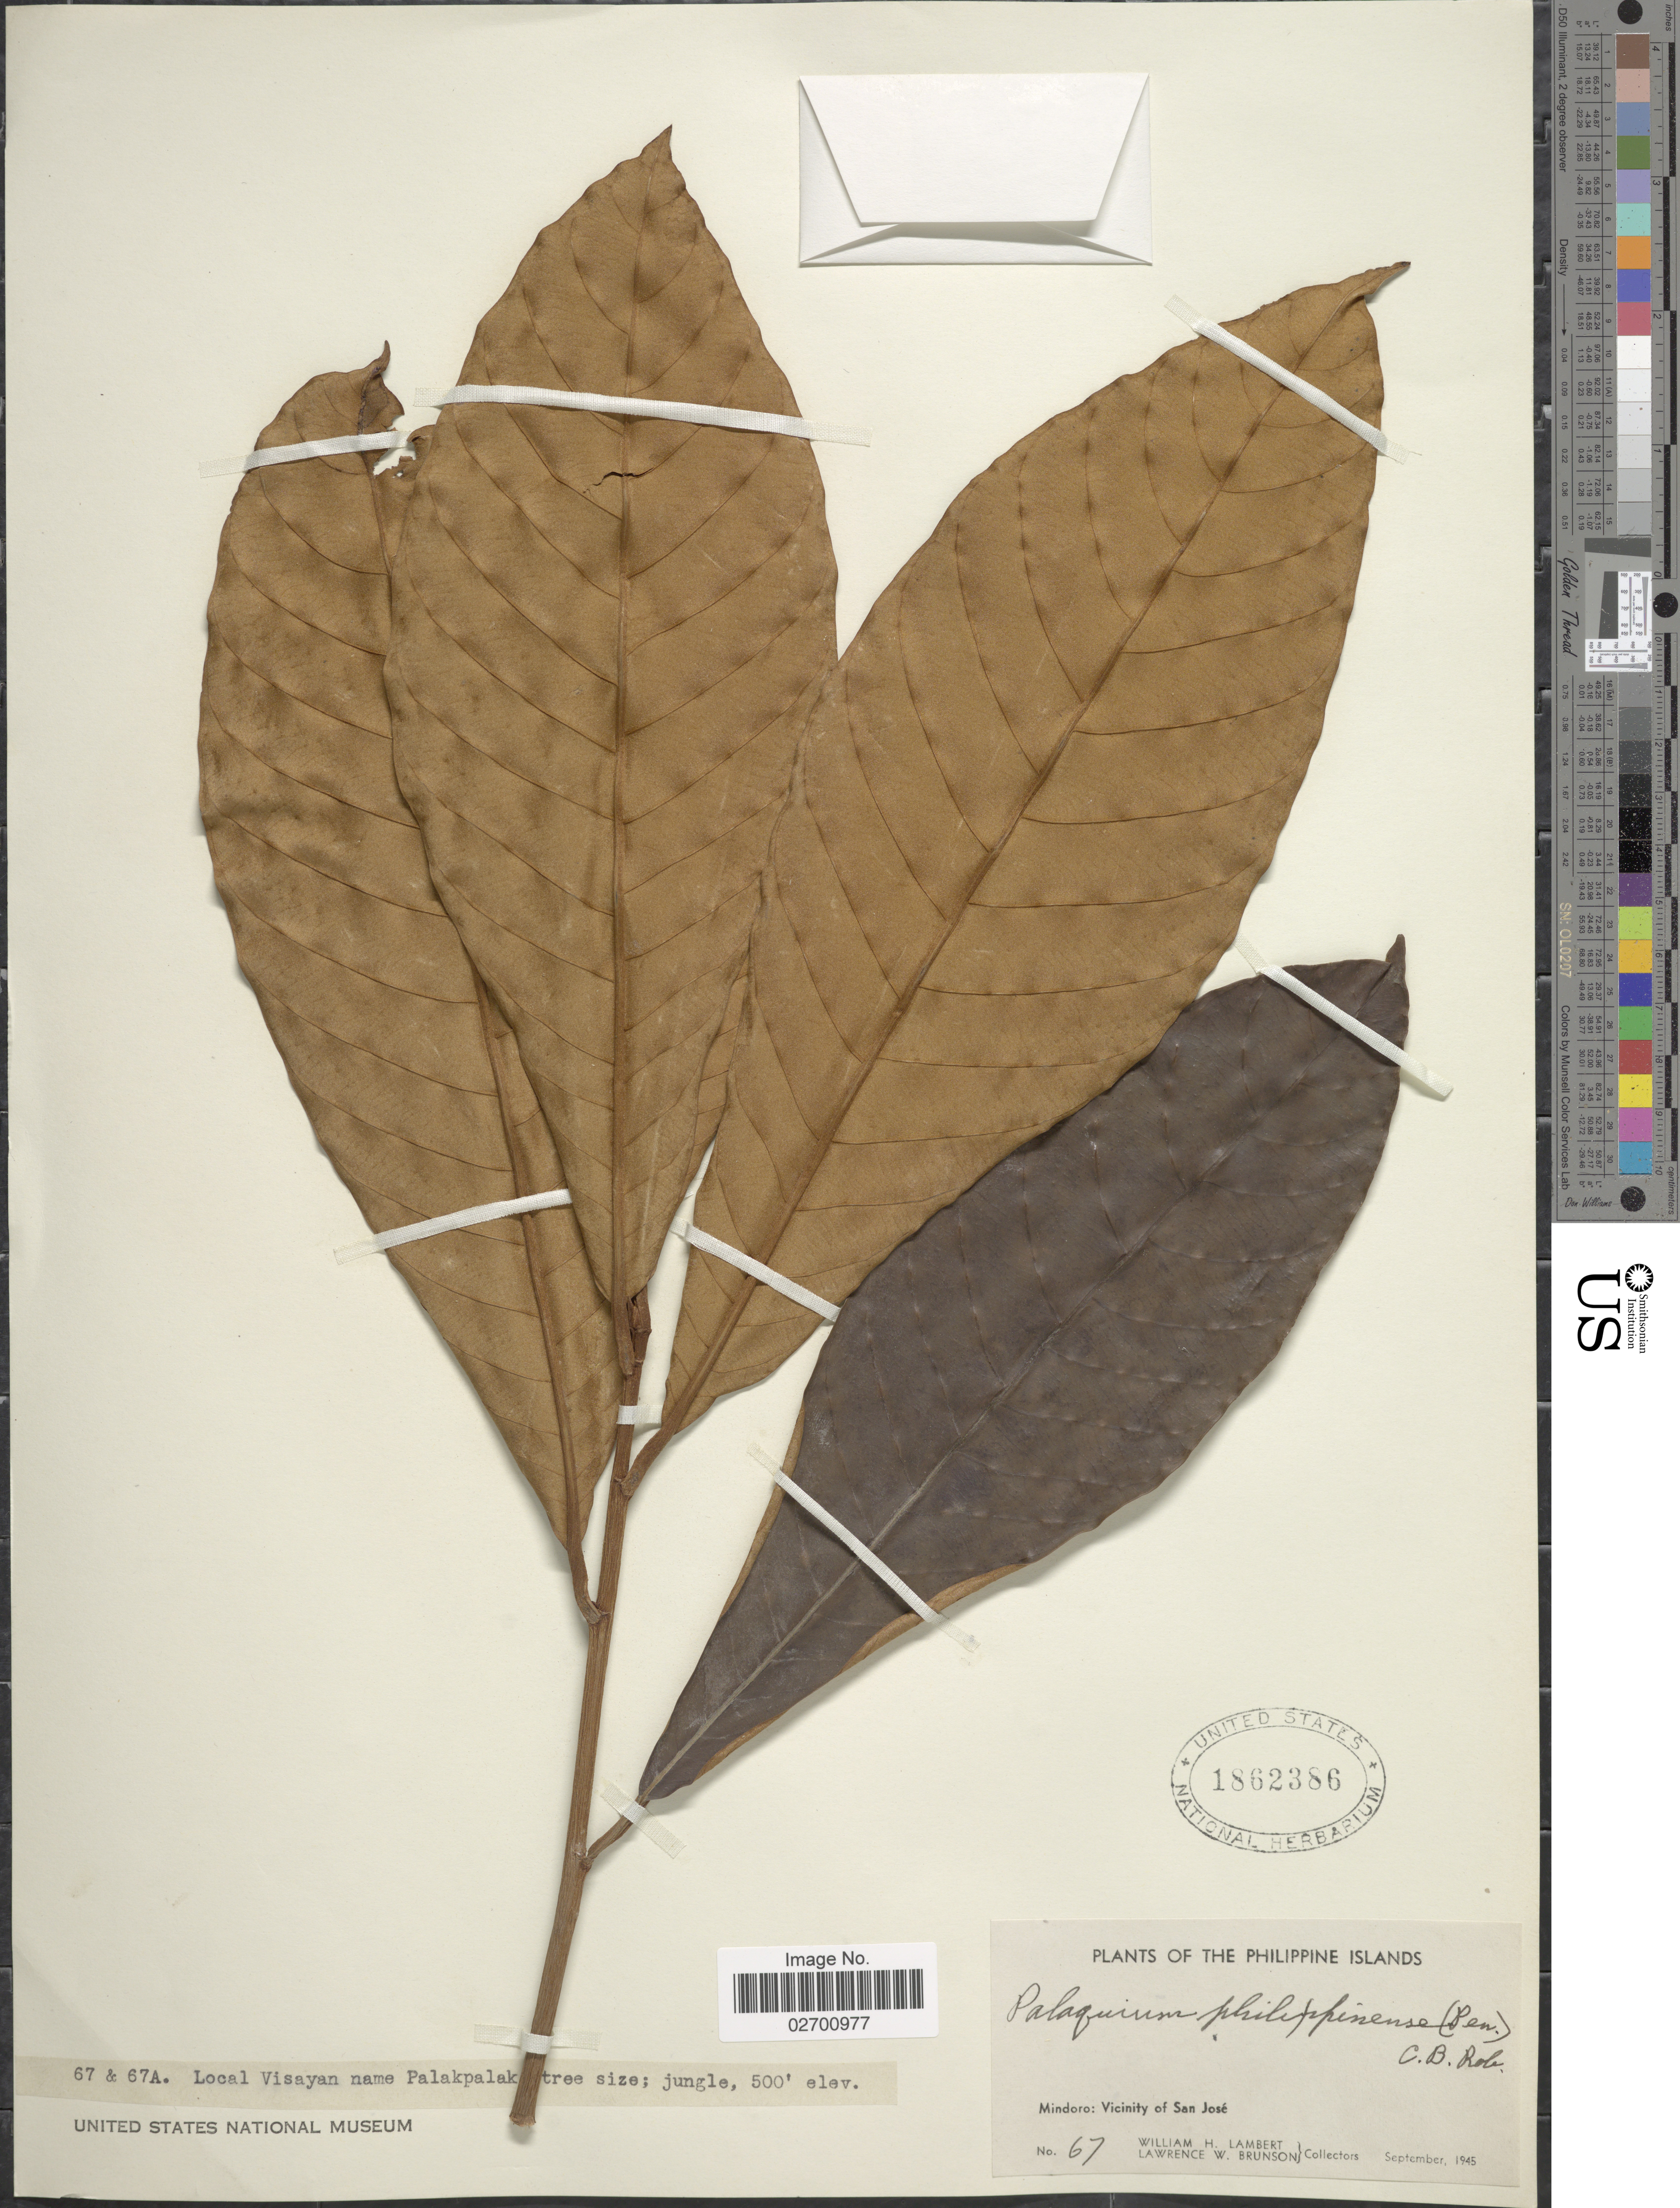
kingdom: Plantae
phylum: Tracheophyta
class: Magnoliopsida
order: Ericales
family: Sapotaceae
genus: Palaquium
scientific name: Palaquium philippense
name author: (Perr.) C.B. Rob.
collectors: W. Lambert & L. Brunson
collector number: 67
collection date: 1945-09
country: Philippines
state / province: Mimaropa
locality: Philippine Islands. Mindoro: Vicinity of San Jose.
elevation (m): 152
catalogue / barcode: US 1862386